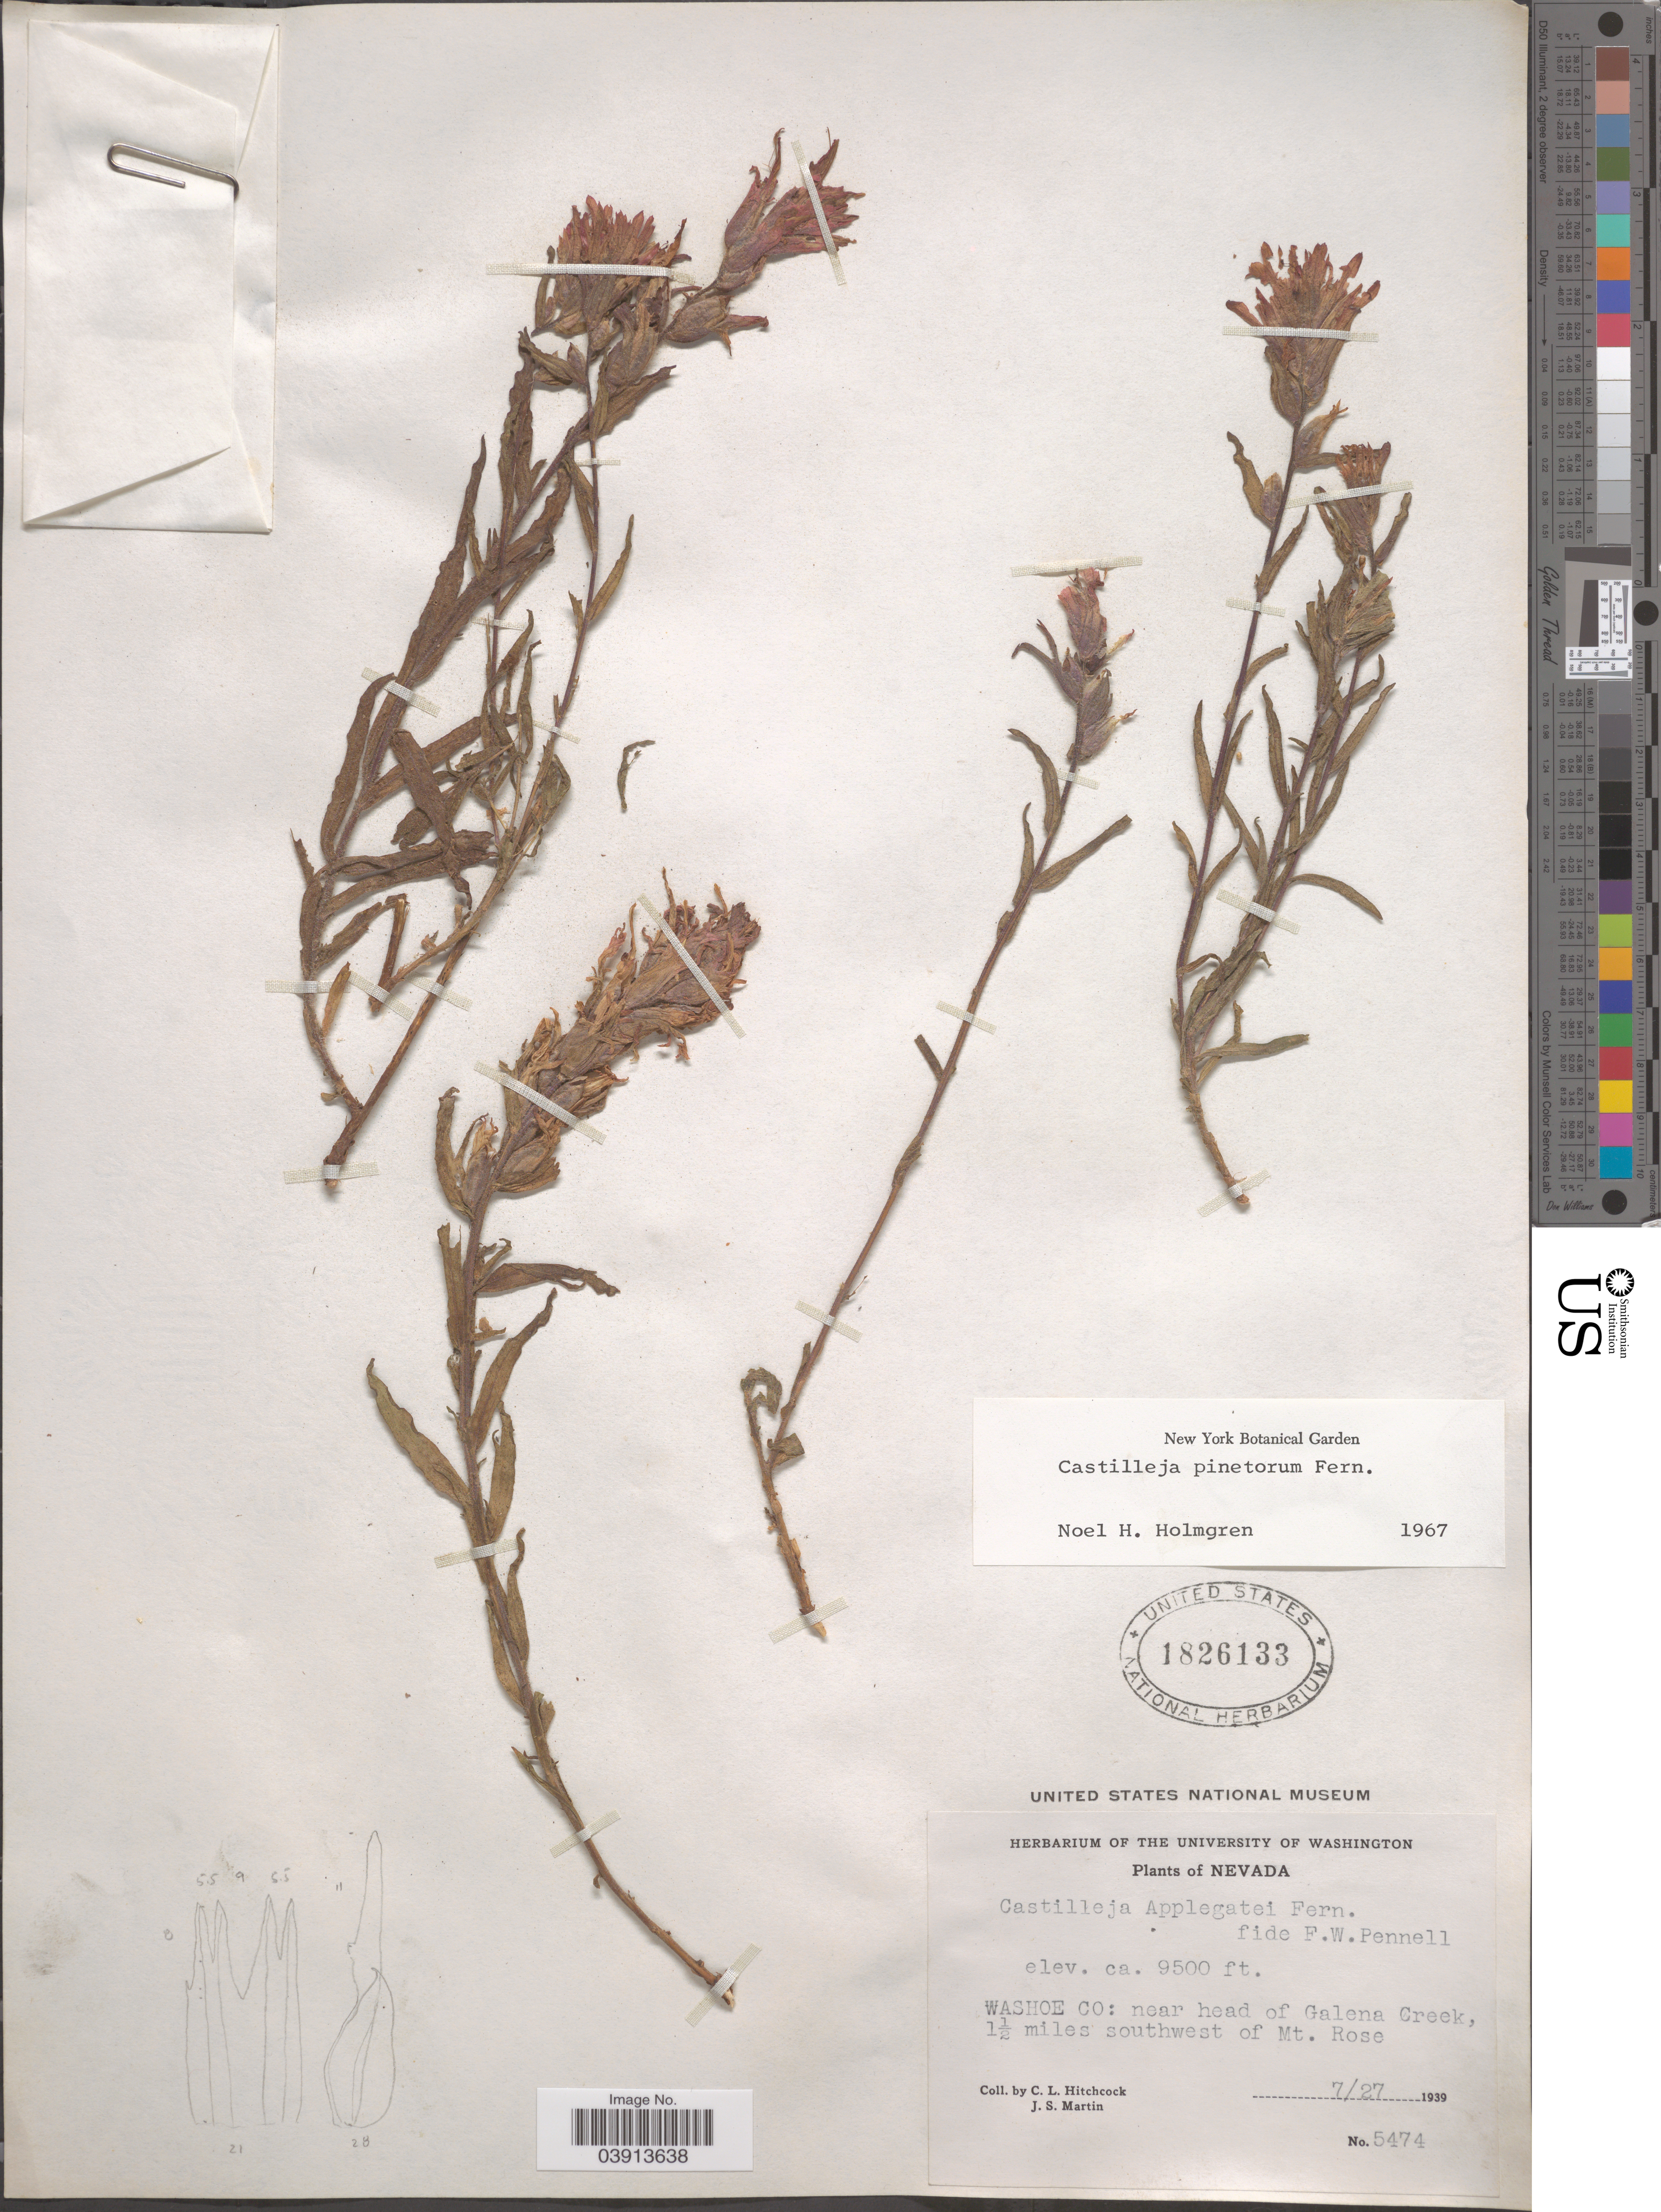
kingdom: Plantae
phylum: Tracheophyta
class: Magnoliopsida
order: Lamiales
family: Orobanchaceae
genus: Castilleja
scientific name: Castilleja pinetorum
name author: Fernald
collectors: C. L. Hitchcock & J. S. Martin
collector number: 5474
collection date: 1939-07-27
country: United States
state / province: Nevada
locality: Washoe Co: near head of Galena Creek, 1½ miles southwest of Mt. Rose.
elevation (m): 2896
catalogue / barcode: US 1826133